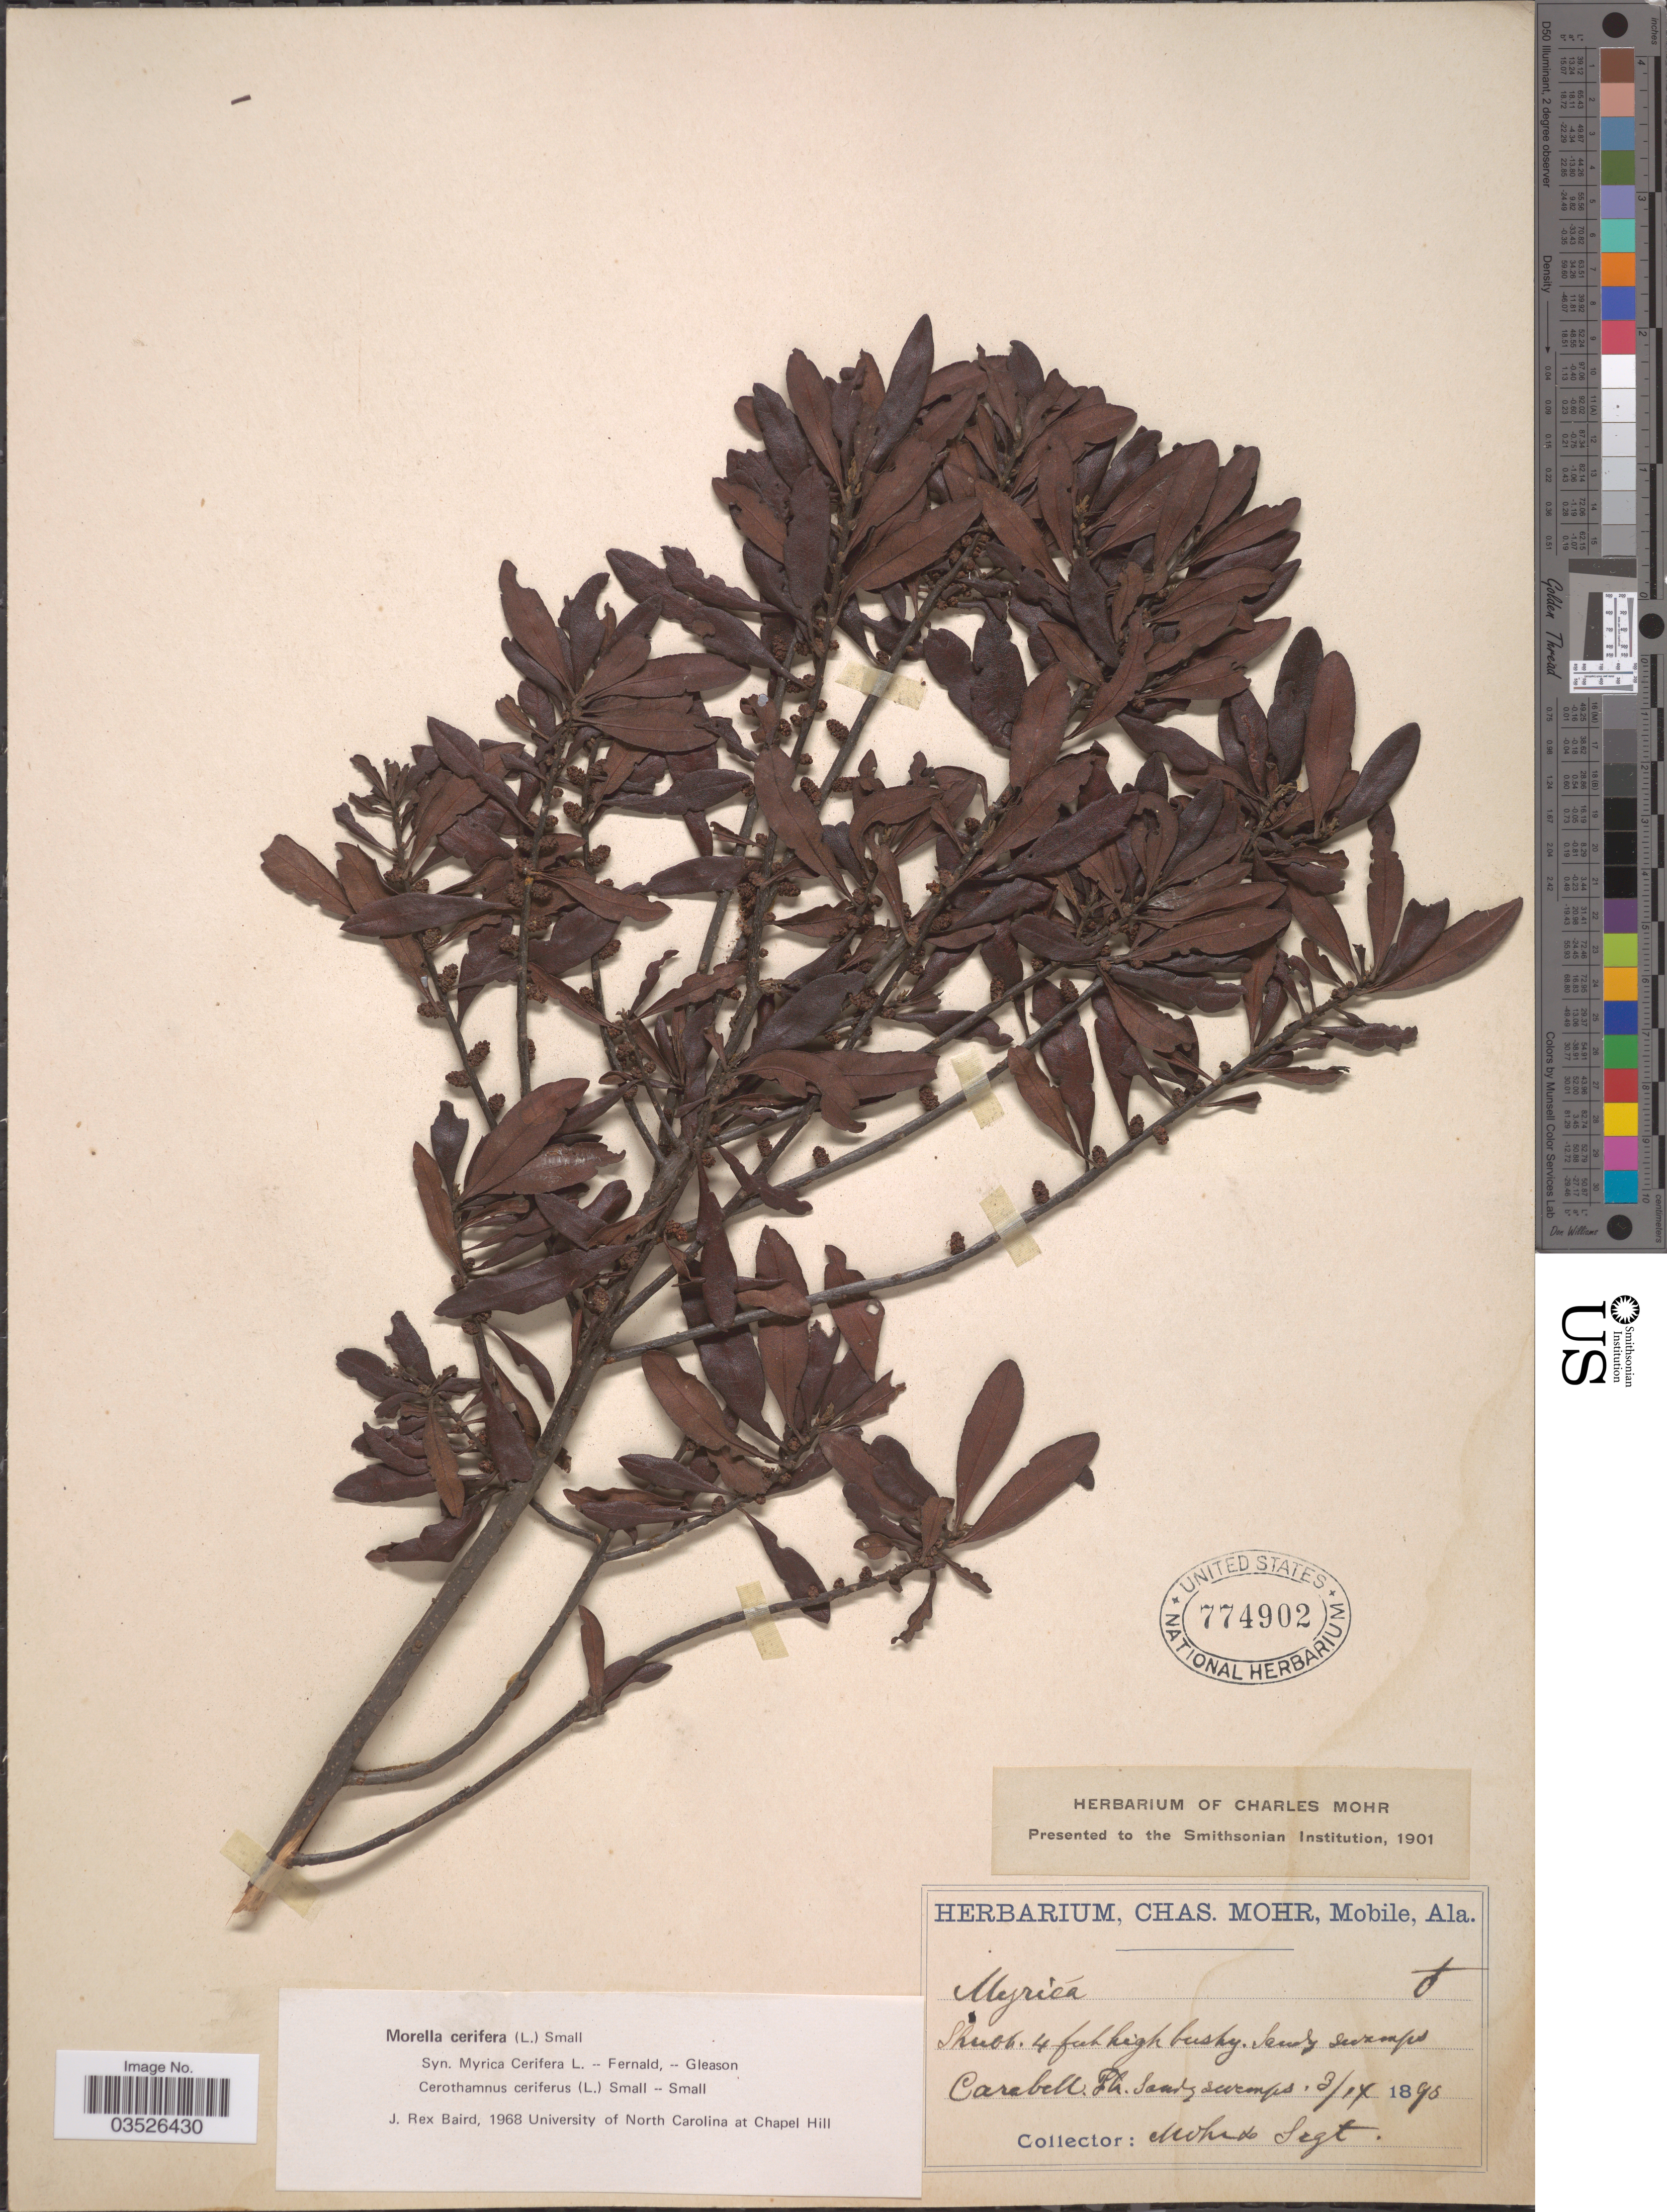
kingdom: Plantae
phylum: Tracheophyta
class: Magnoliopsida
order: Fagales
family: Myricaceae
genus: Morella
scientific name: Morella cerifera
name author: (L.) Small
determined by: Baird, James Rex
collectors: Mohr, C. T. (herbarium)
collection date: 1898-09-03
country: United States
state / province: Florida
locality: Carabell.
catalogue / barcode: US 774902